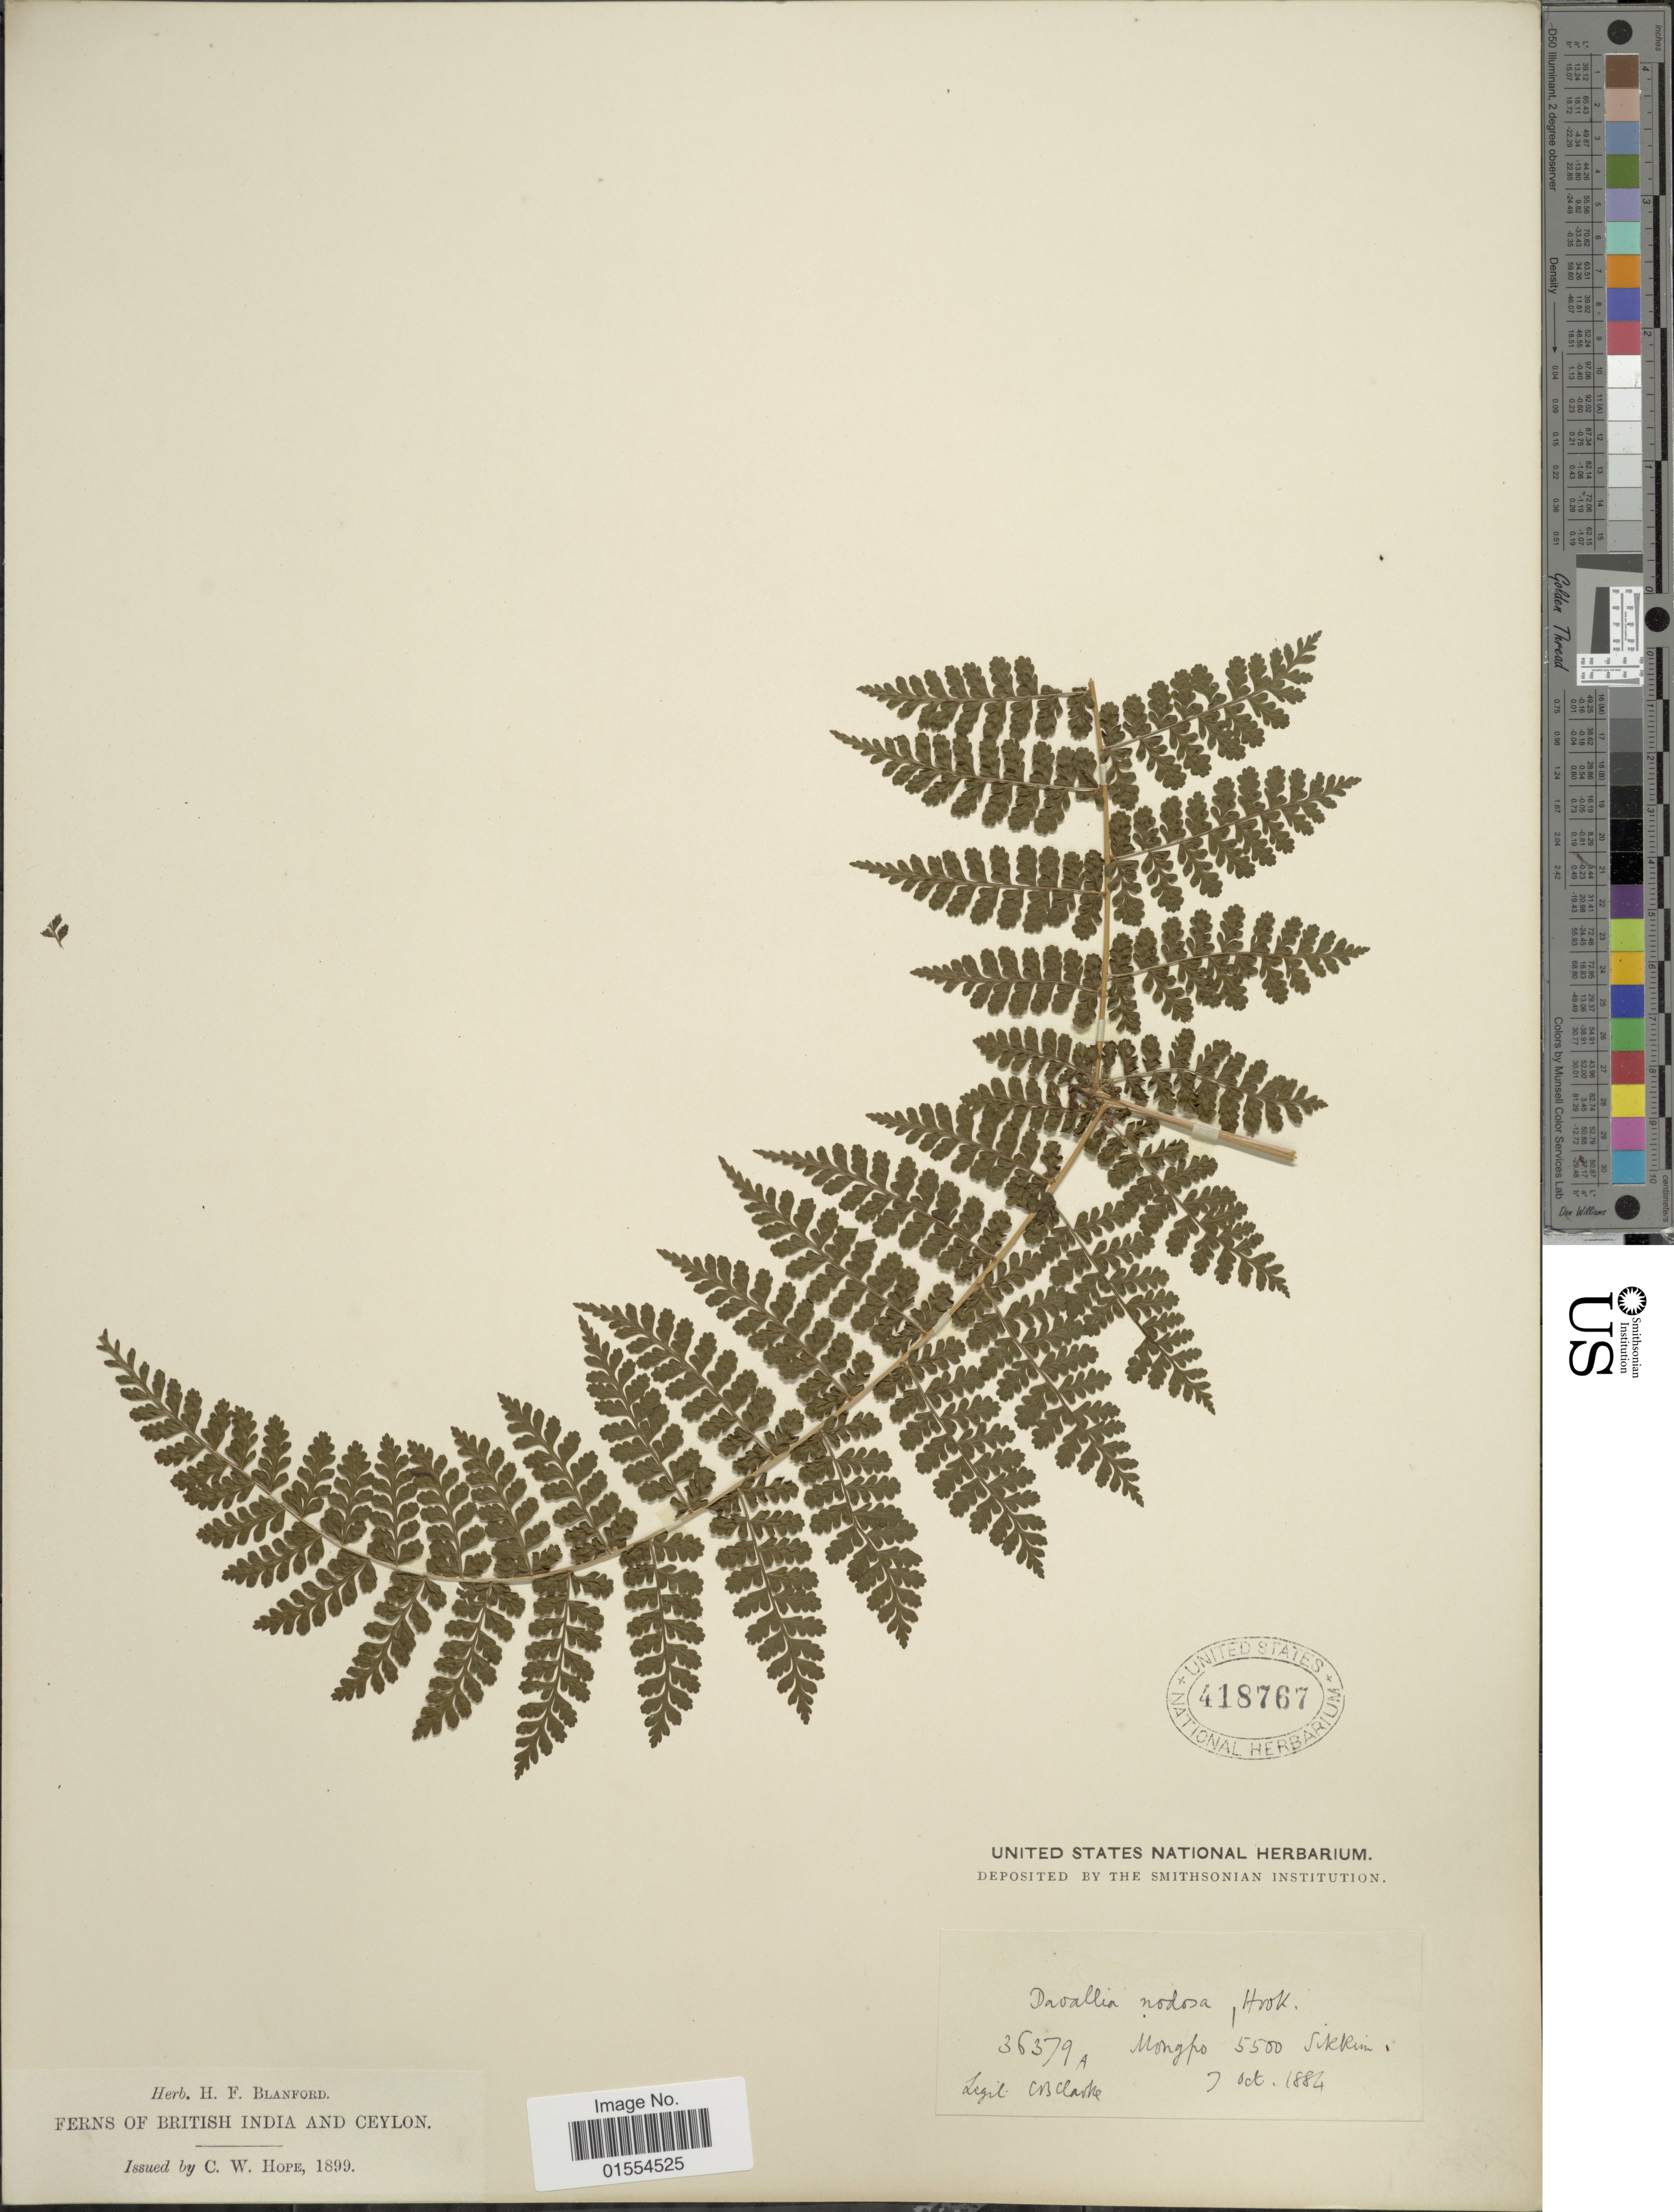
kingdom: Plantae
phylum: Tracheophyta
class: Polypodiopsida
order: Polypodiales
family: Dryopteridaceae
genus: Dryopteris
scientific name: Dryopteris nodosa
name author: (C. Presl) Li Bing Zhang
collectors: C. B. Clarke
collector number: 36379A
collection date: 1884-10-07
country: India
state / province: Sikkim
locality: Mongpo, Sikkim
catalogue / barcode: US 418767